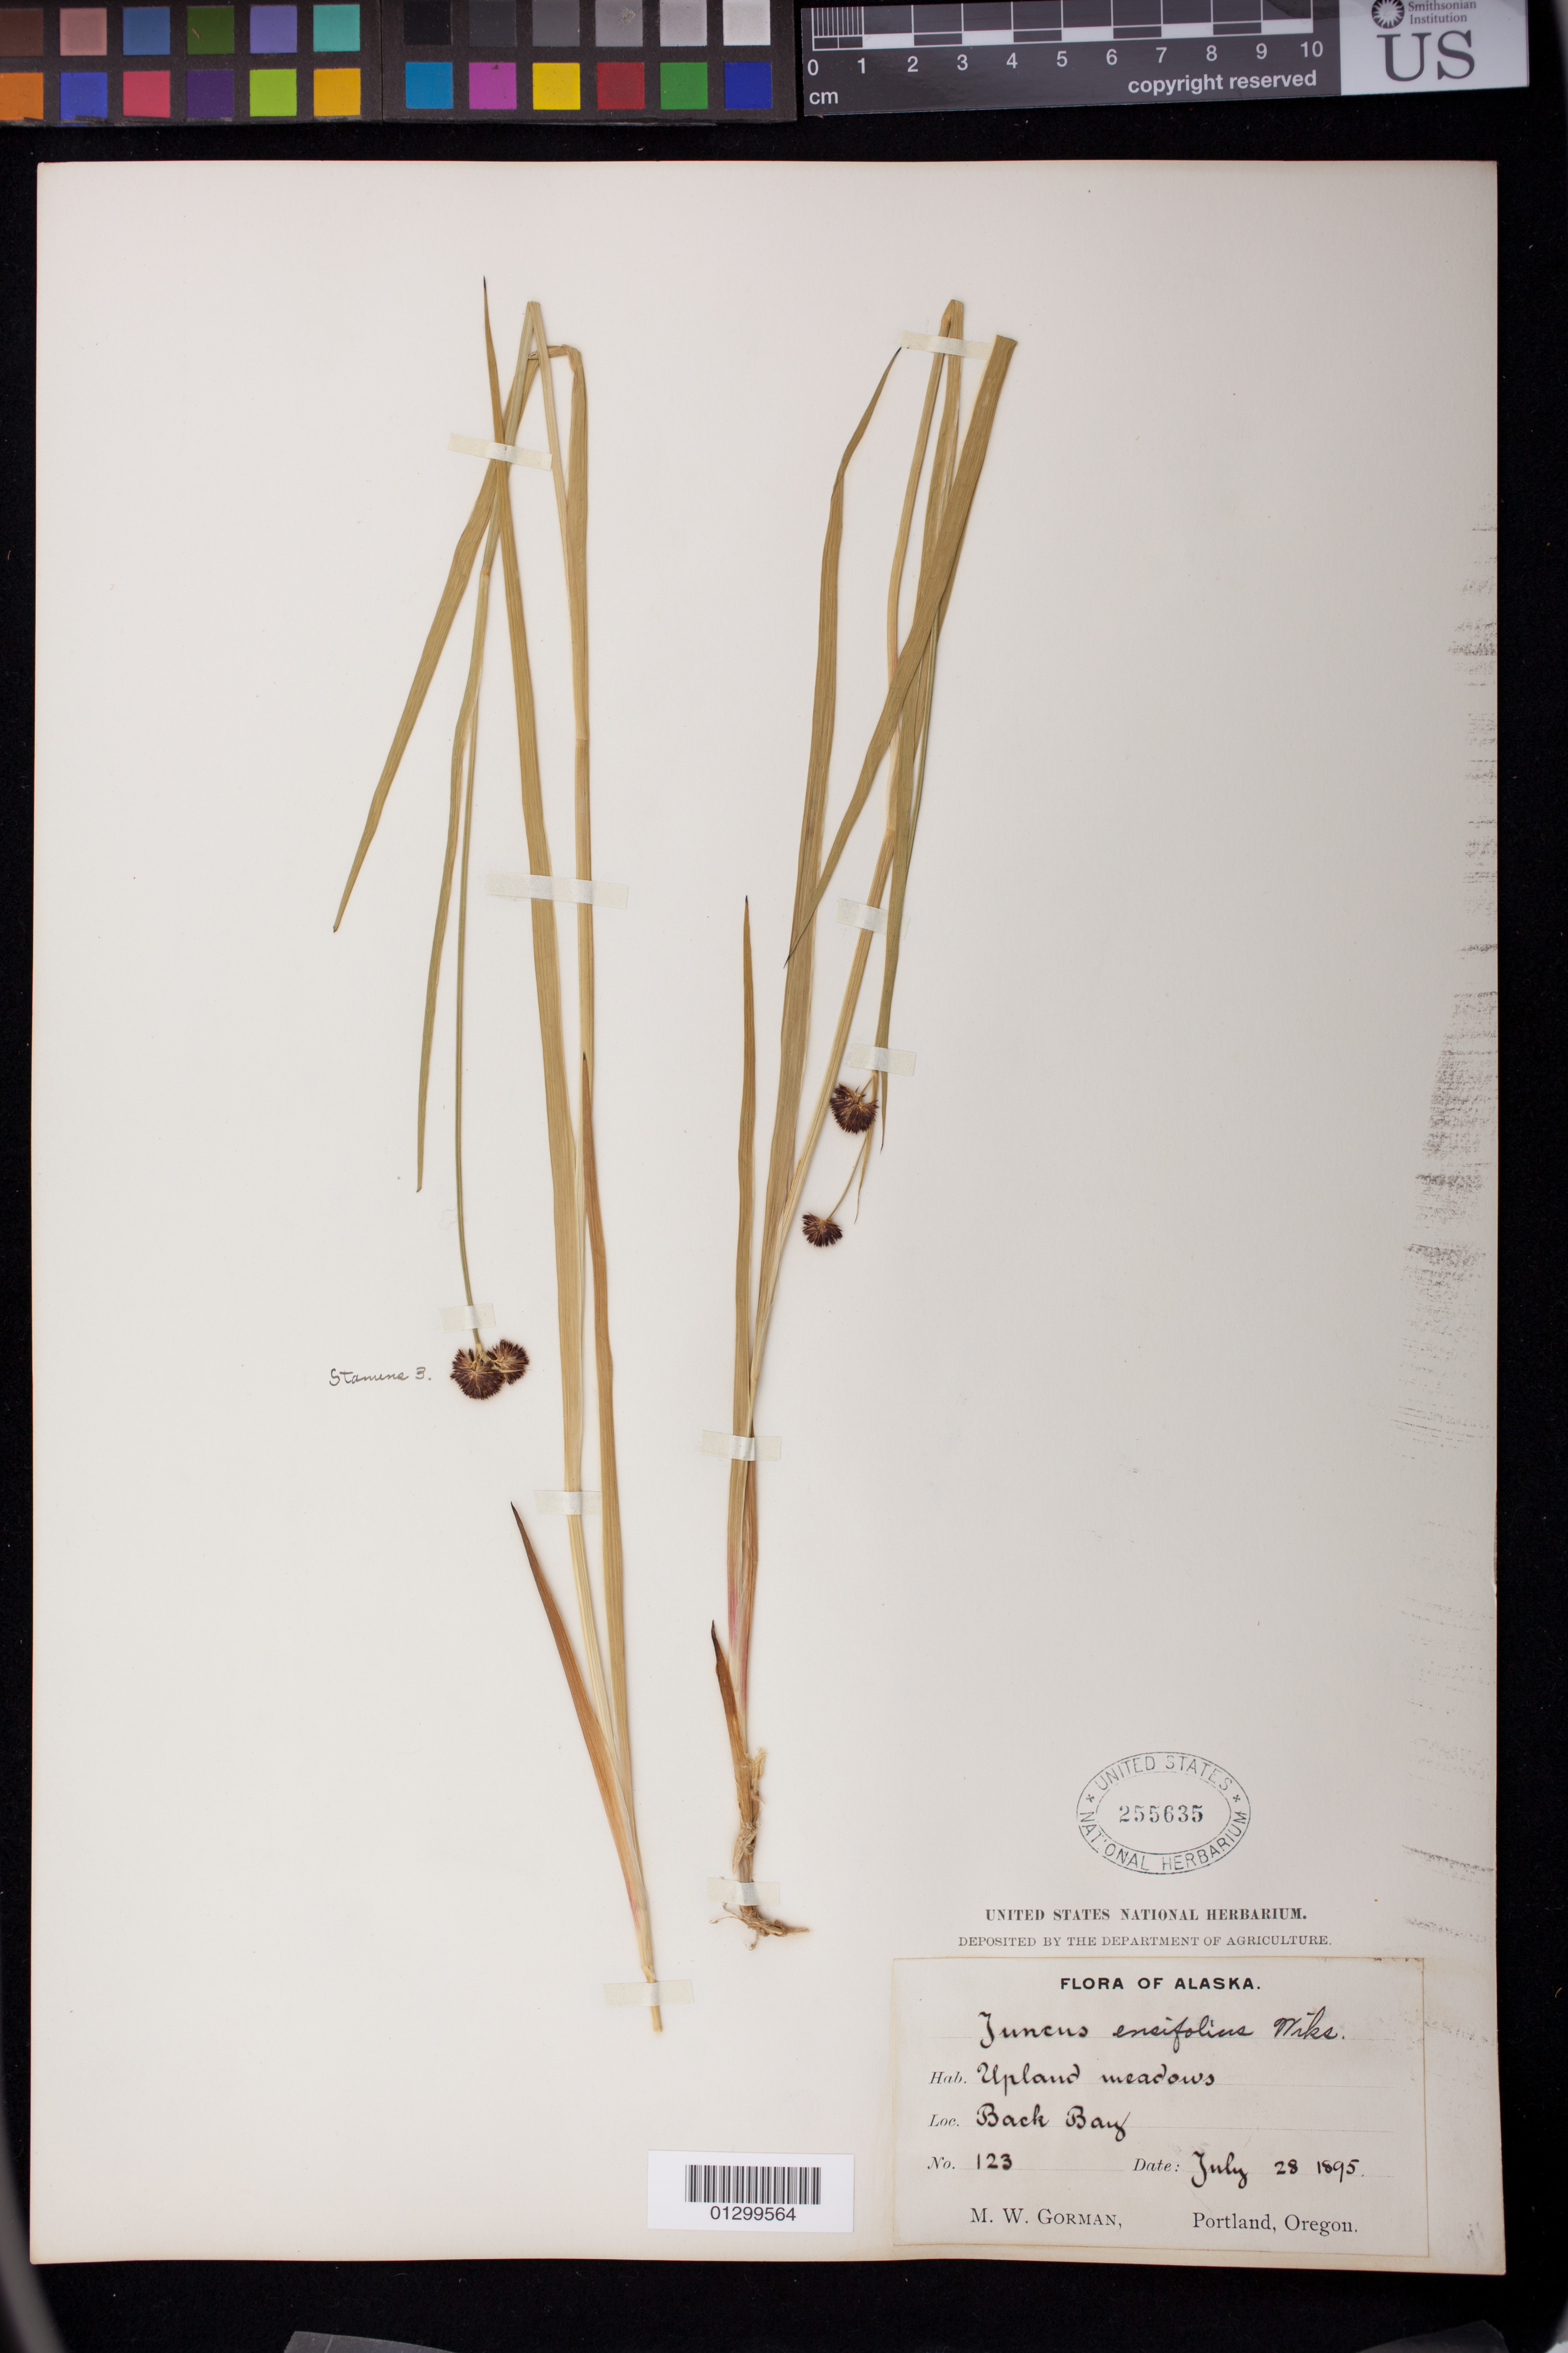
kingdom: Plantae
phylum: Tracheophyta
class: Liliopsida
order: Poales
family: Juncaceae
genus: Juncus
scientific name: Juncus ensifolius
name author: Wikstr.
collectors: M. W. Gorman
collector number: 123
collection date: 1895-07-28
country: United States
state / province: Alaska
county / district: Kodiak Island Borough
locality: Back Bay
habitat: Upland meadows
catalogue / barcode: US 255635